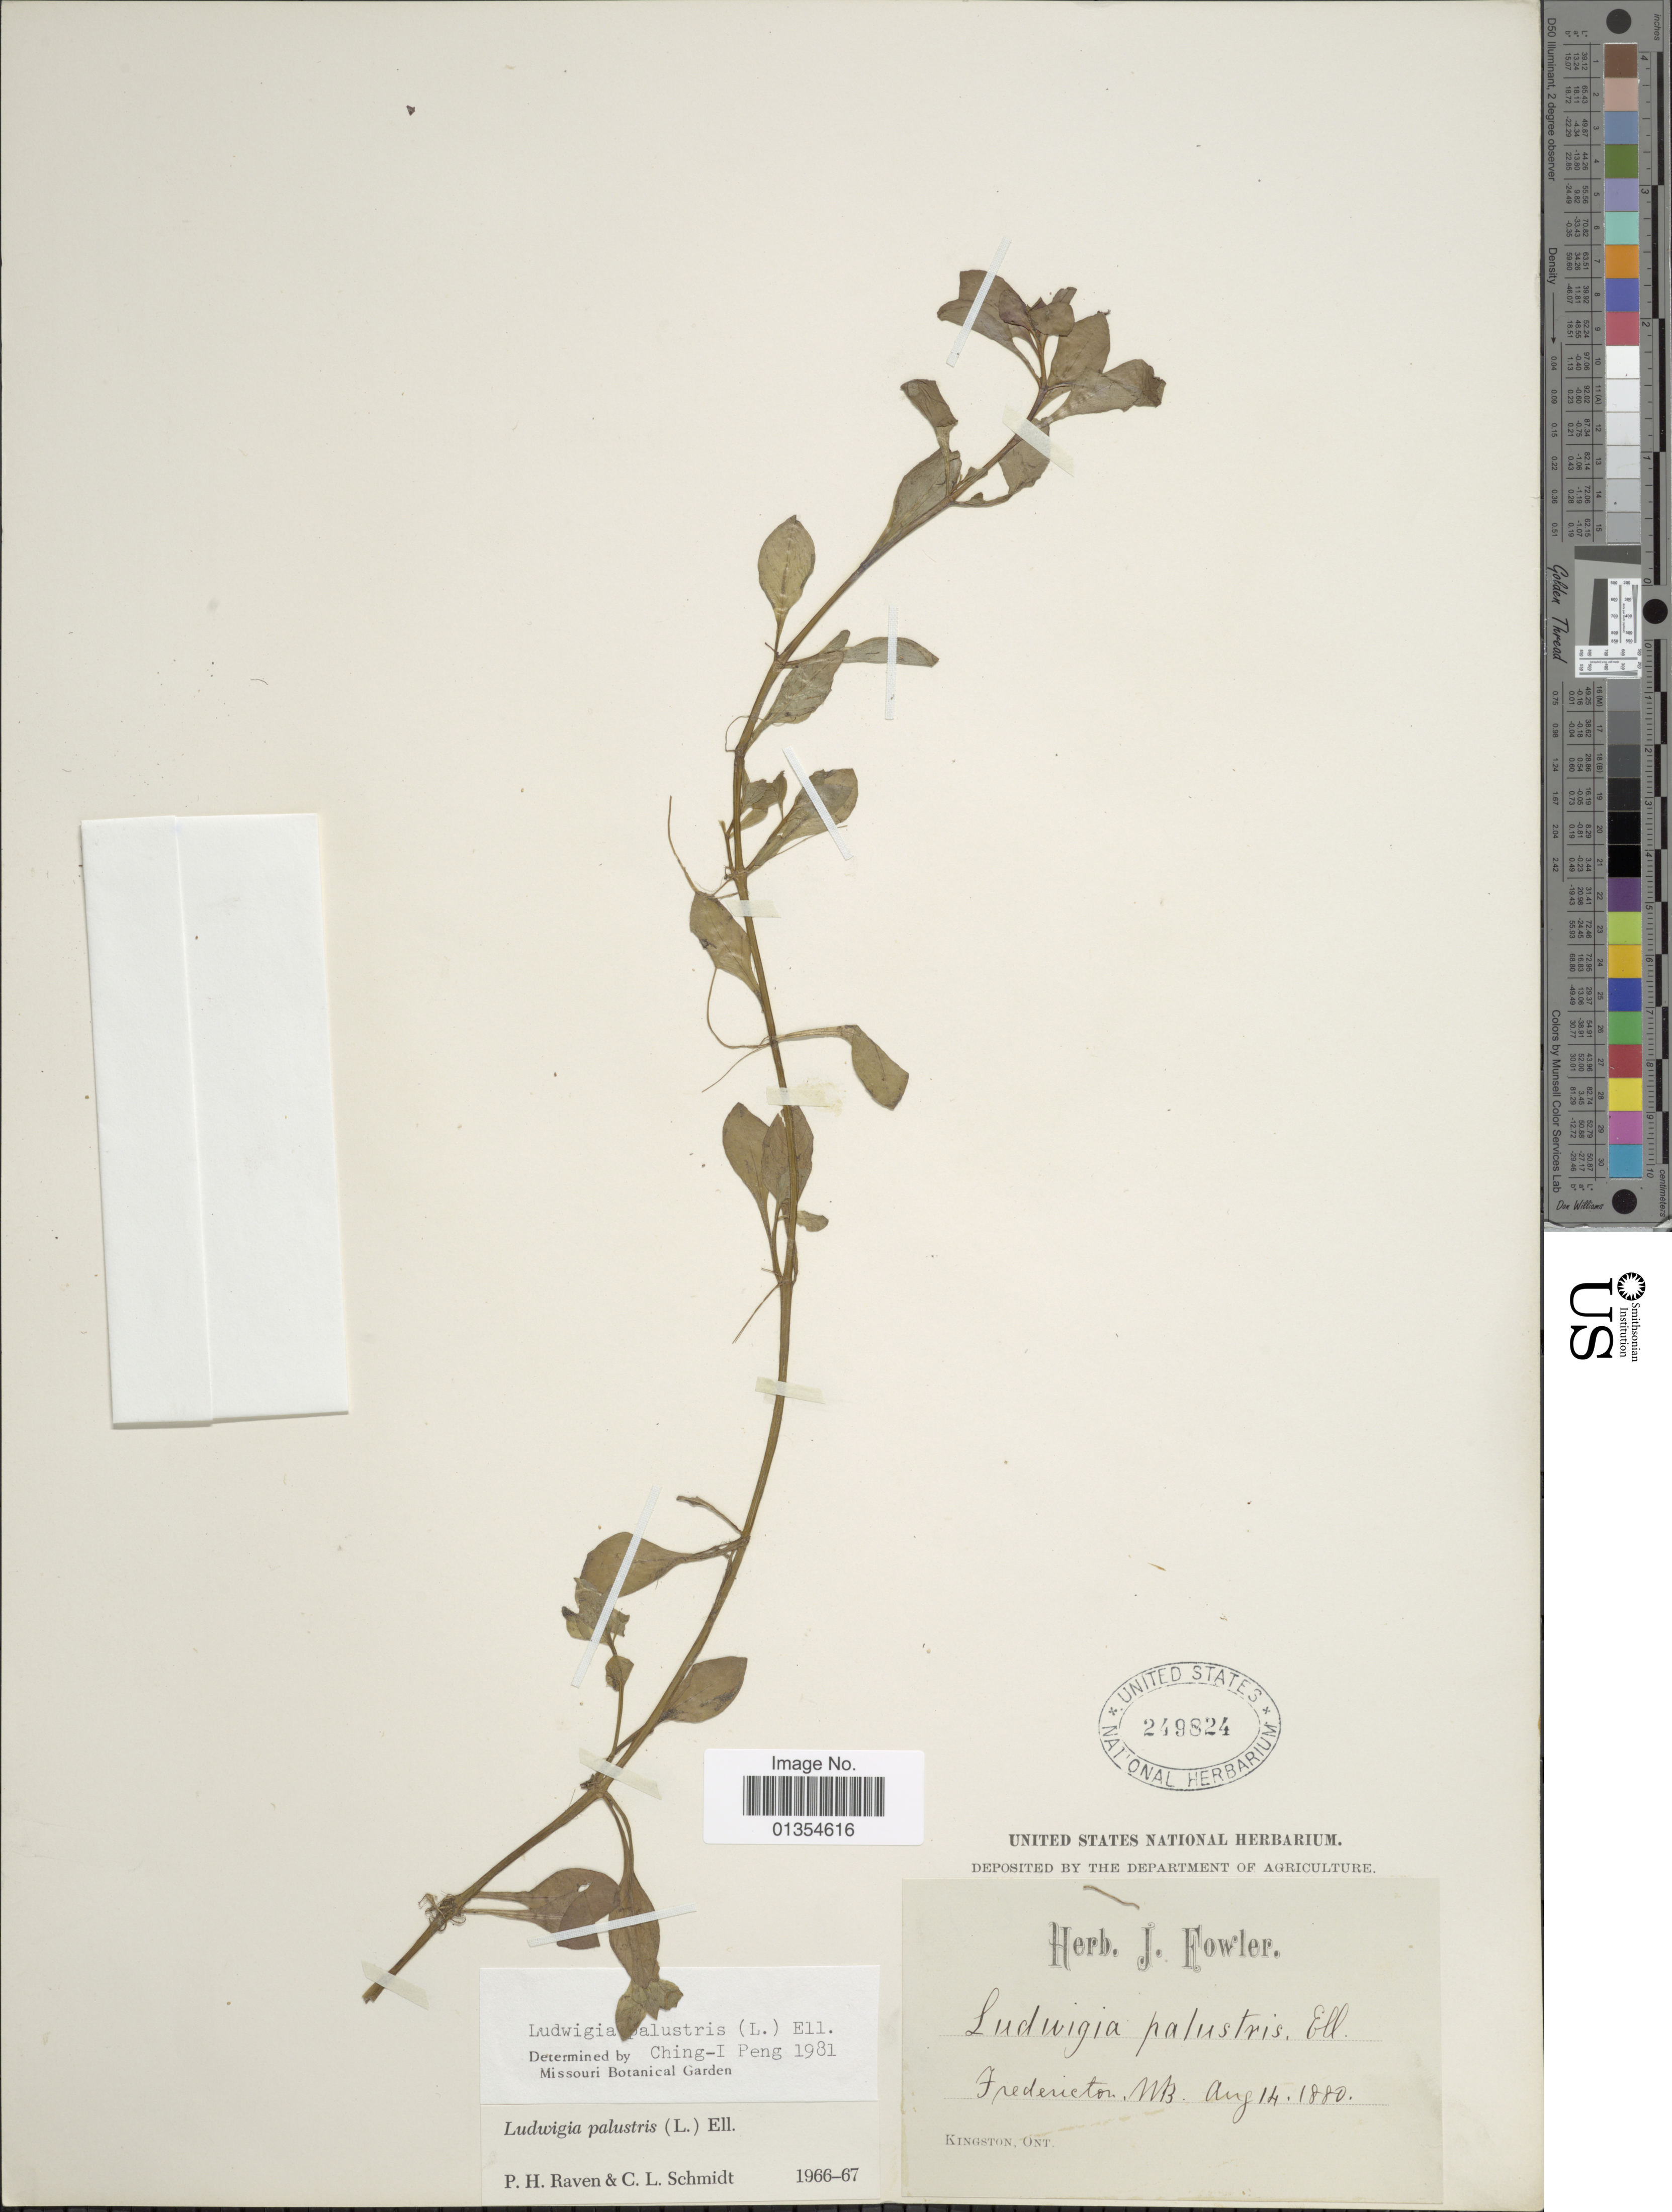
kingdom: Plantae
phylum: Tracheophyta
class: Magnoliopsida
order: Myrtales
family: Onagraceae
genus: Ludwigia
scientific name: Ludwigia palustris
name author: (L.) Elliott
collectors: ex herb. J. Fowler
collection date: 1880-08-14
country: Canada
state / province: Ontario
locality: Fredericton, Kingston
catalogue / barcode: US 249824